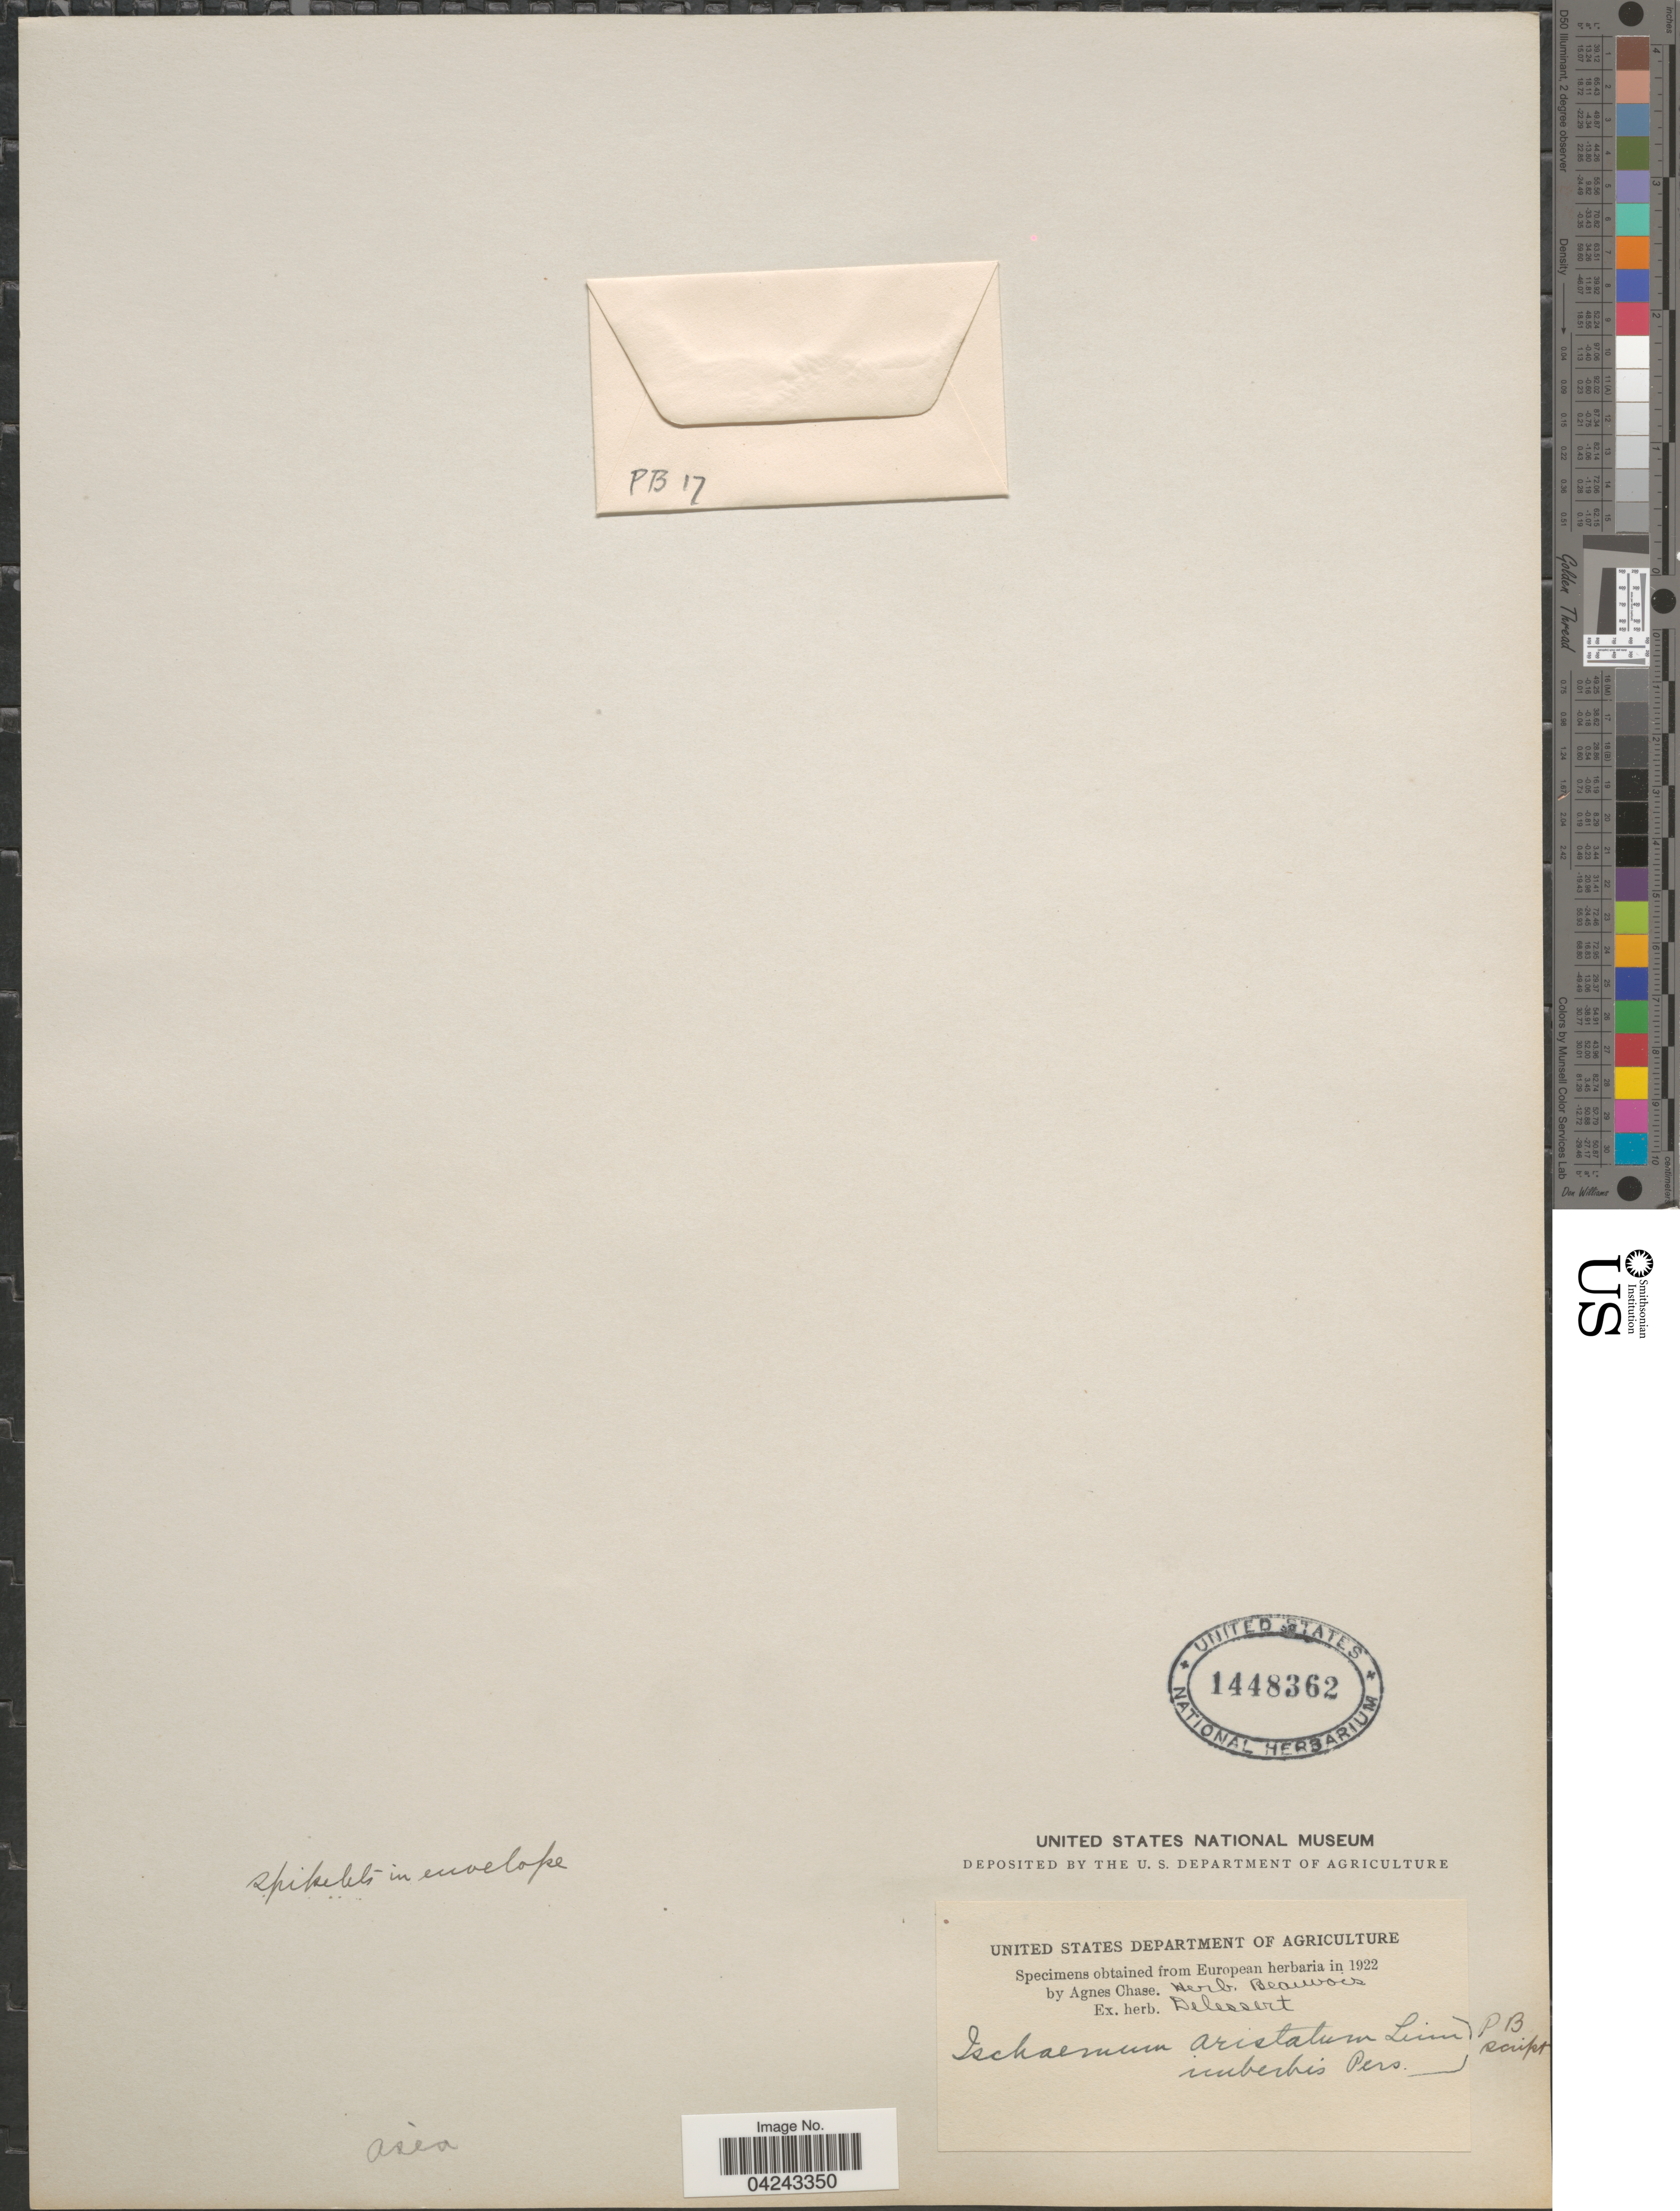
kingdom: Plantae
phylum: Tracheophyta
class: Liliopsida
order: Poales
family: Poaceae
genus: Ischaemum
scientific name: Ischaemum ciliare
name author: Retz.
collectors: ex herb. Delessert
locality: Asia.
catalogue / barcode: US 1448362